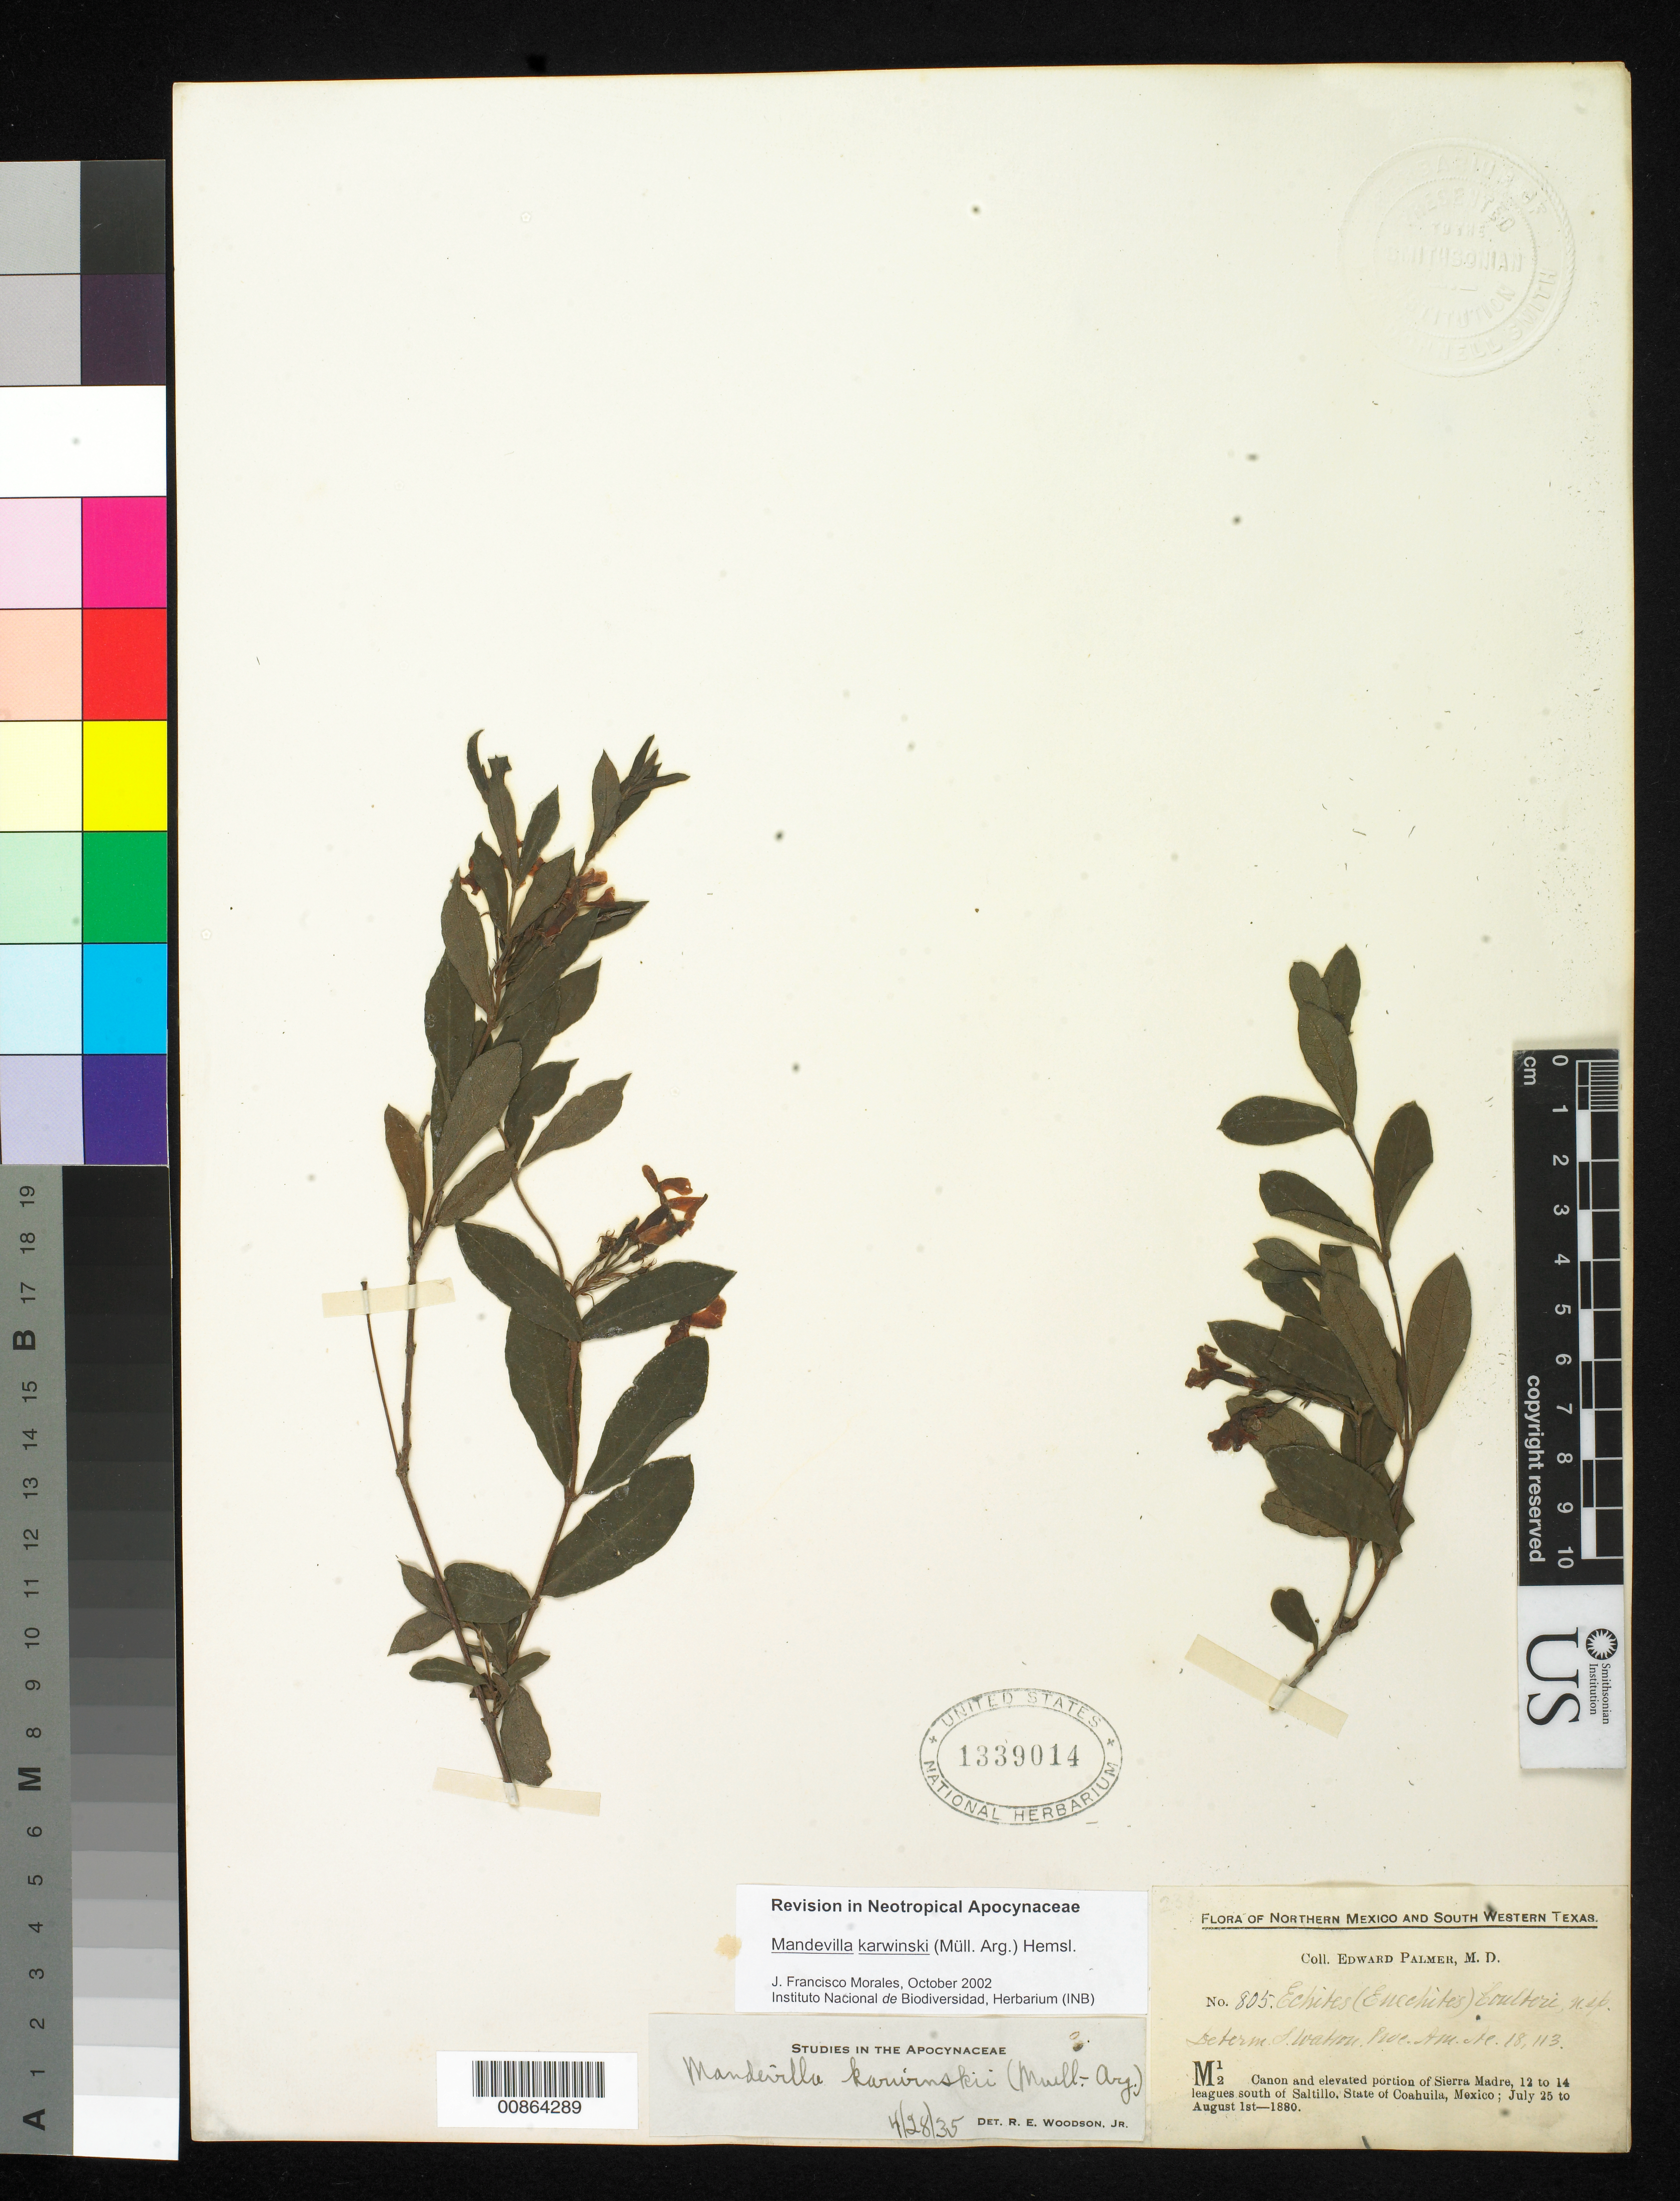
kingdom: Plantae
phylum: Tracheophyta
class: Magnoliopsida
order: Gentianales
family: Apocynaceae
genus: Mandevilla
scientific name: Mandevilla karwinski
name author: (Müll. Arg.) Hemsl.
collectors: E. Palmer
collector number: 805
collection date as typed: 25 Jul 1880 to 01 Aug 1880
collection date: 1880-07-25/1880-08-01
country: Mexico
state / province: Coahuila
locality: M12. 12 to 14 leagues south of Saltillo, Coahuila.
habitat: Cañon and elevated portion of Sierra Madre.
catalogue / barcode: US 1339014